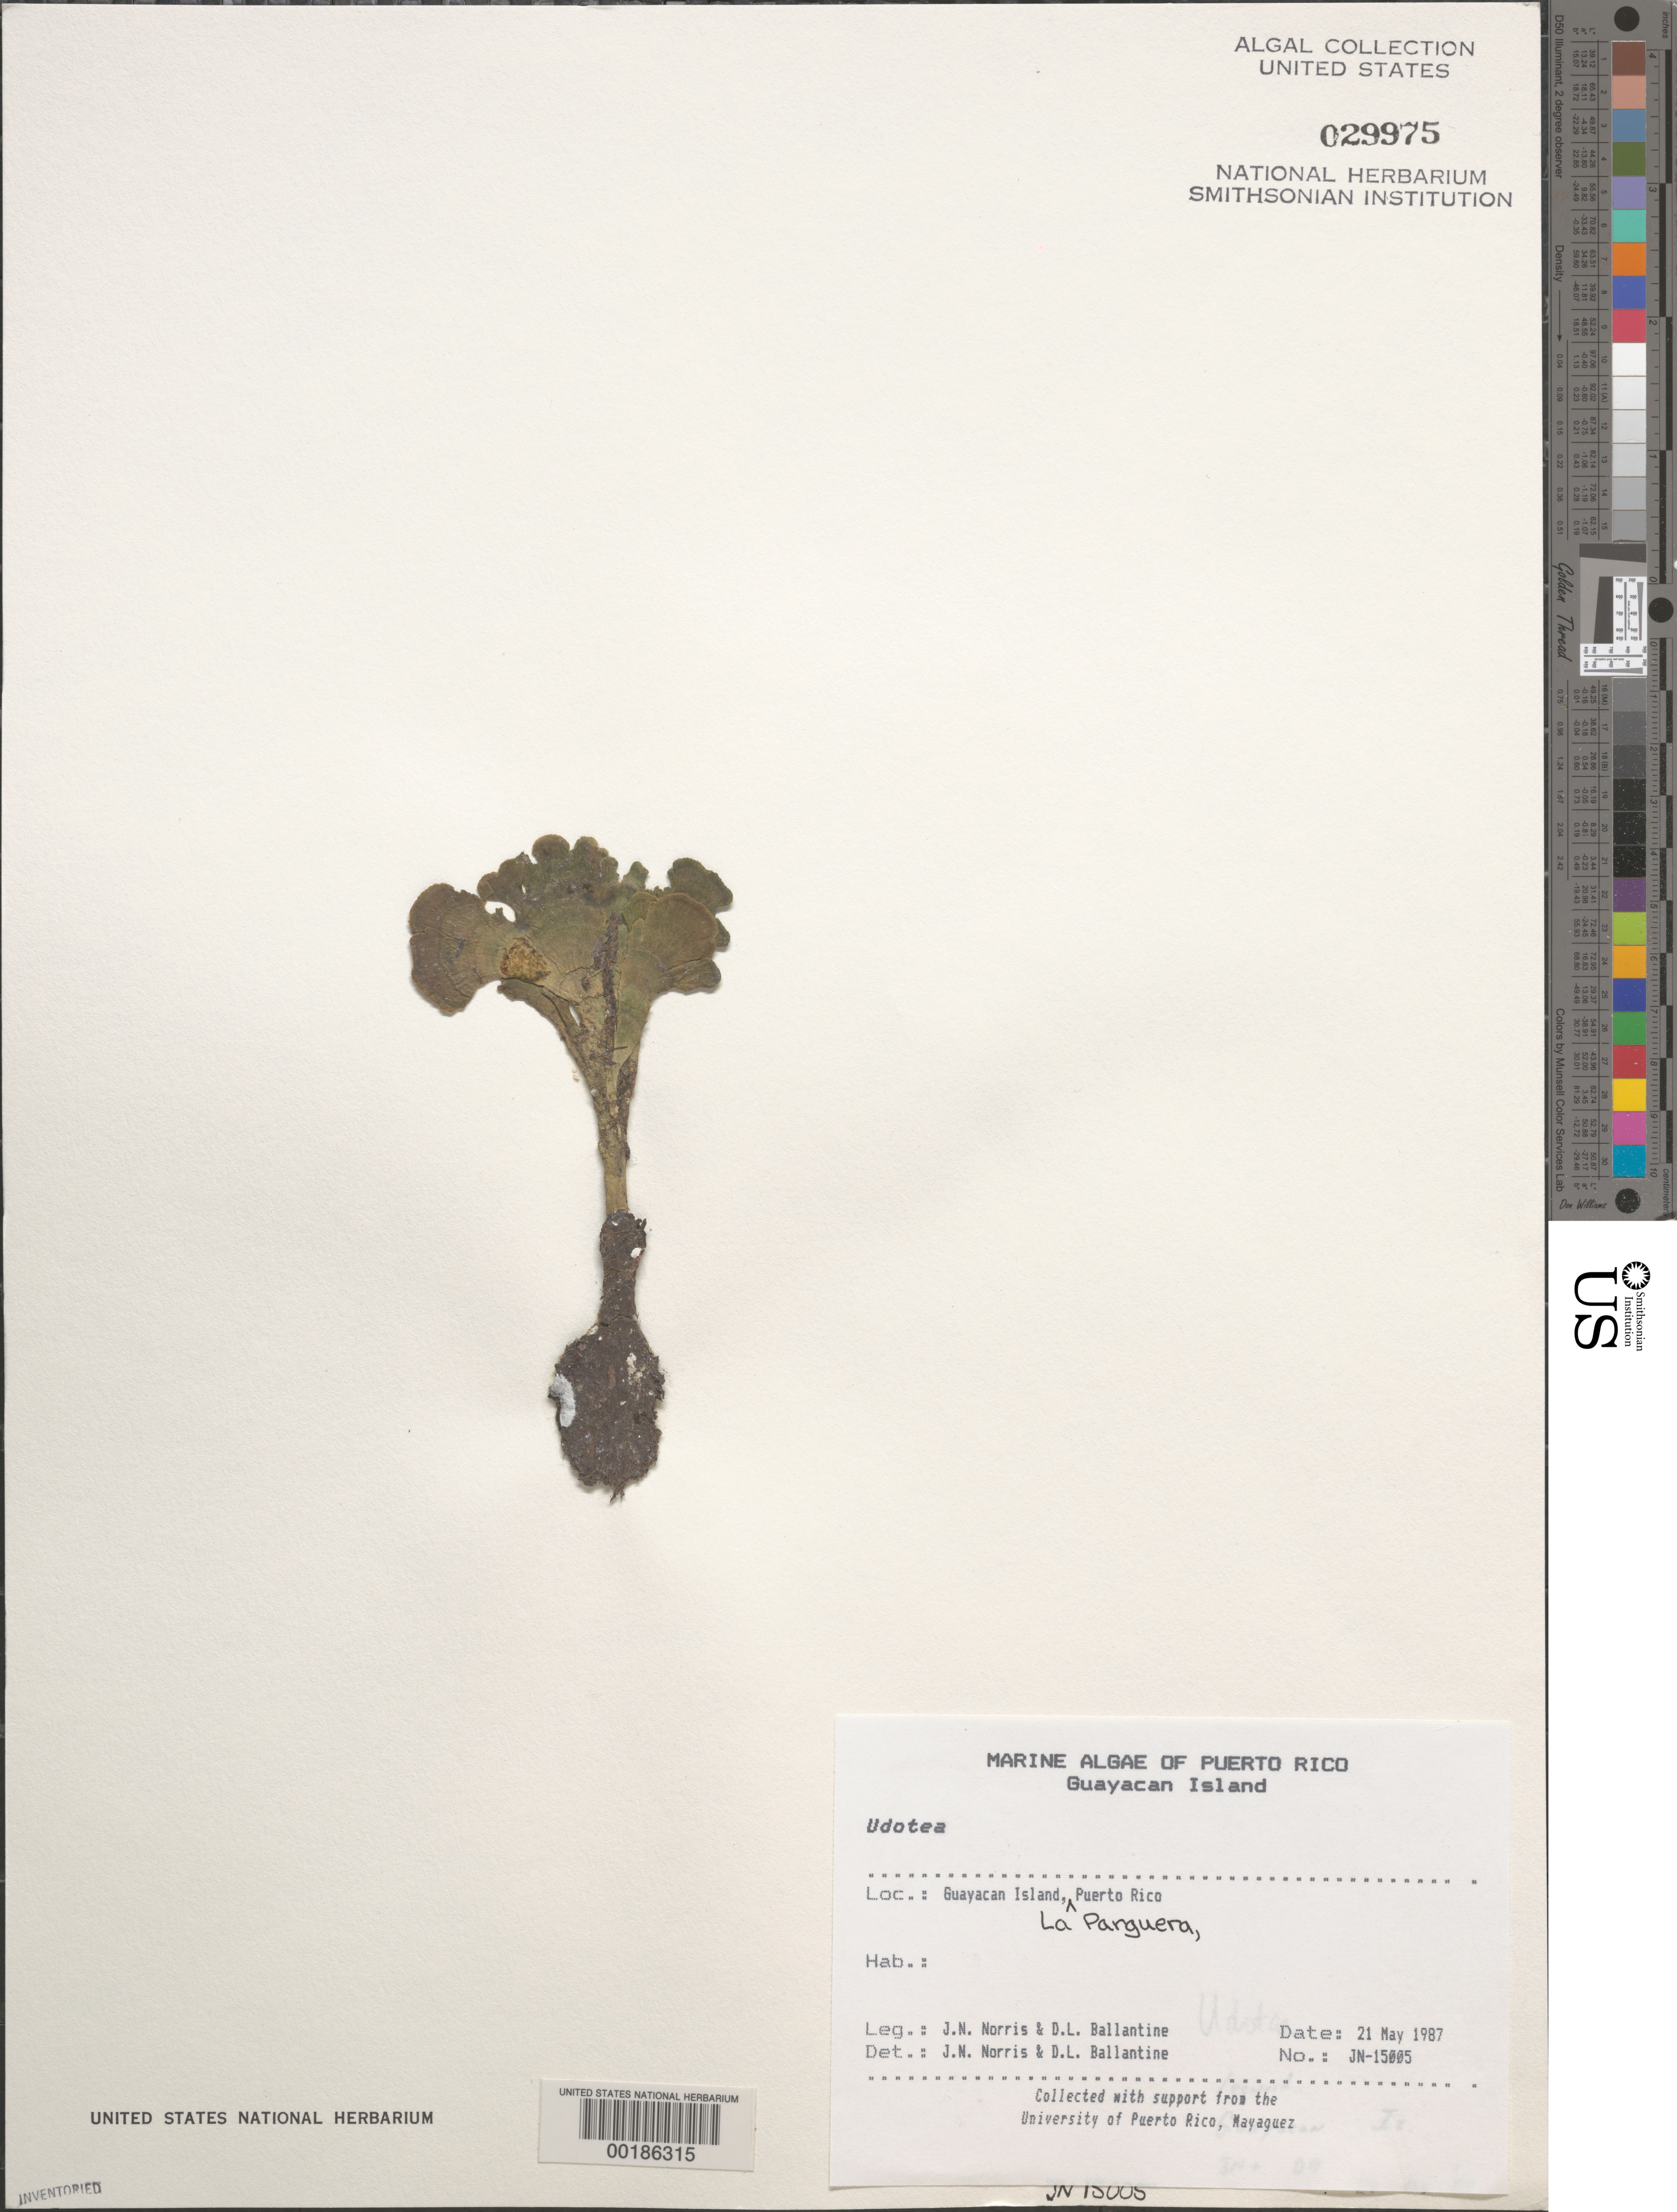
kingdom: Plantae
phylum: Chlorophyta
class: Ulvophyceae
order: Bryopsidales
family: Udoteaceae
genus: Udotea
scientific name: Udotea sp.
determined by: Norris, J. N.; Ballantine, D. L.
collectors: J. N. Norris & D.L. Ballantine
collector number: JN-15005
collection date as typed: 21 May 1987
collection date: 1987-05-21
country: Puerto Rico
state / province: Lajas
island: Guayacan Island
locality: La Parguera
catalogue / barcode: US 29975